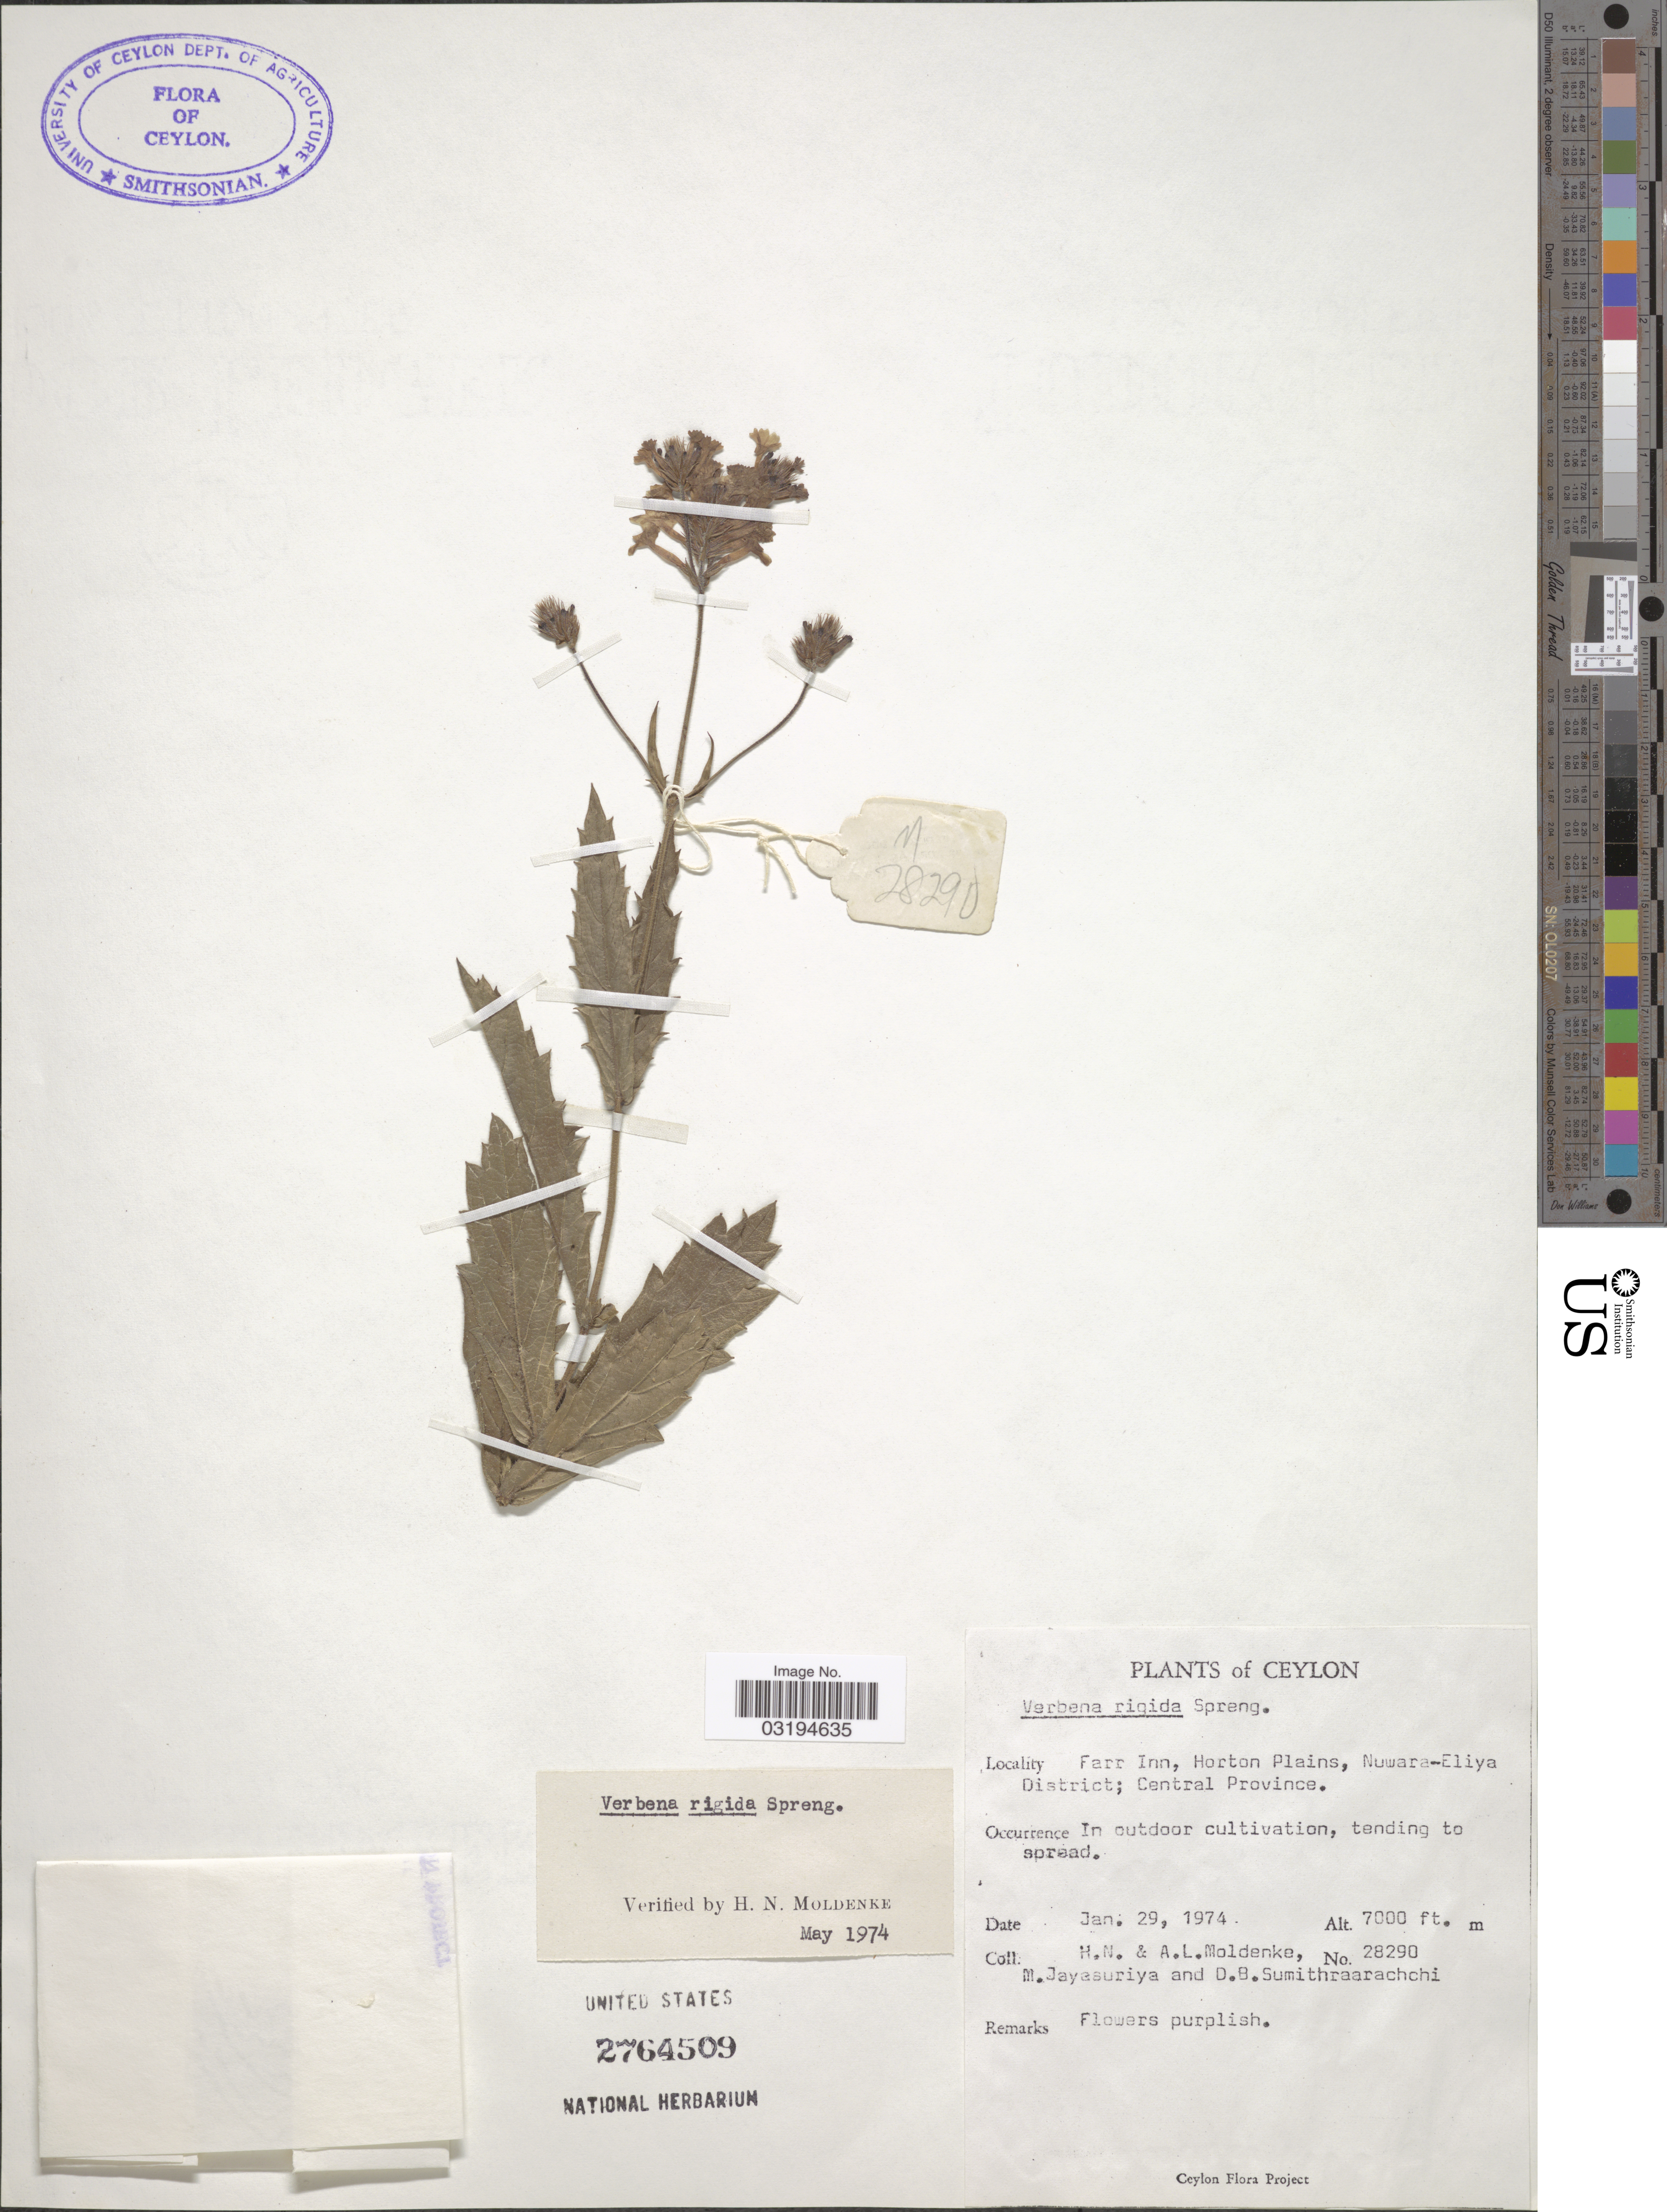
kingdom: Plantae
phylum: Tracheophyta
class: Magnoliopsida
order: Lamiales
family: Verbenaceae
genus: Verbena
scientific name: Verbena rigida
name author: Spreng.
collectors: H. N. Moldenke, A. L. Moldenke, M. Jayasuriya & B. Sumithraarachchi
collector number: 28290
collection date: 1974-01-29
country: Sri Lanka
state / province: Central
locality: Ceylon. Farr Inn, Horton Plains, Nuwara-Eliya District; Central Province.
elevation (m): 2134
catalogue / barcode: US 2764509